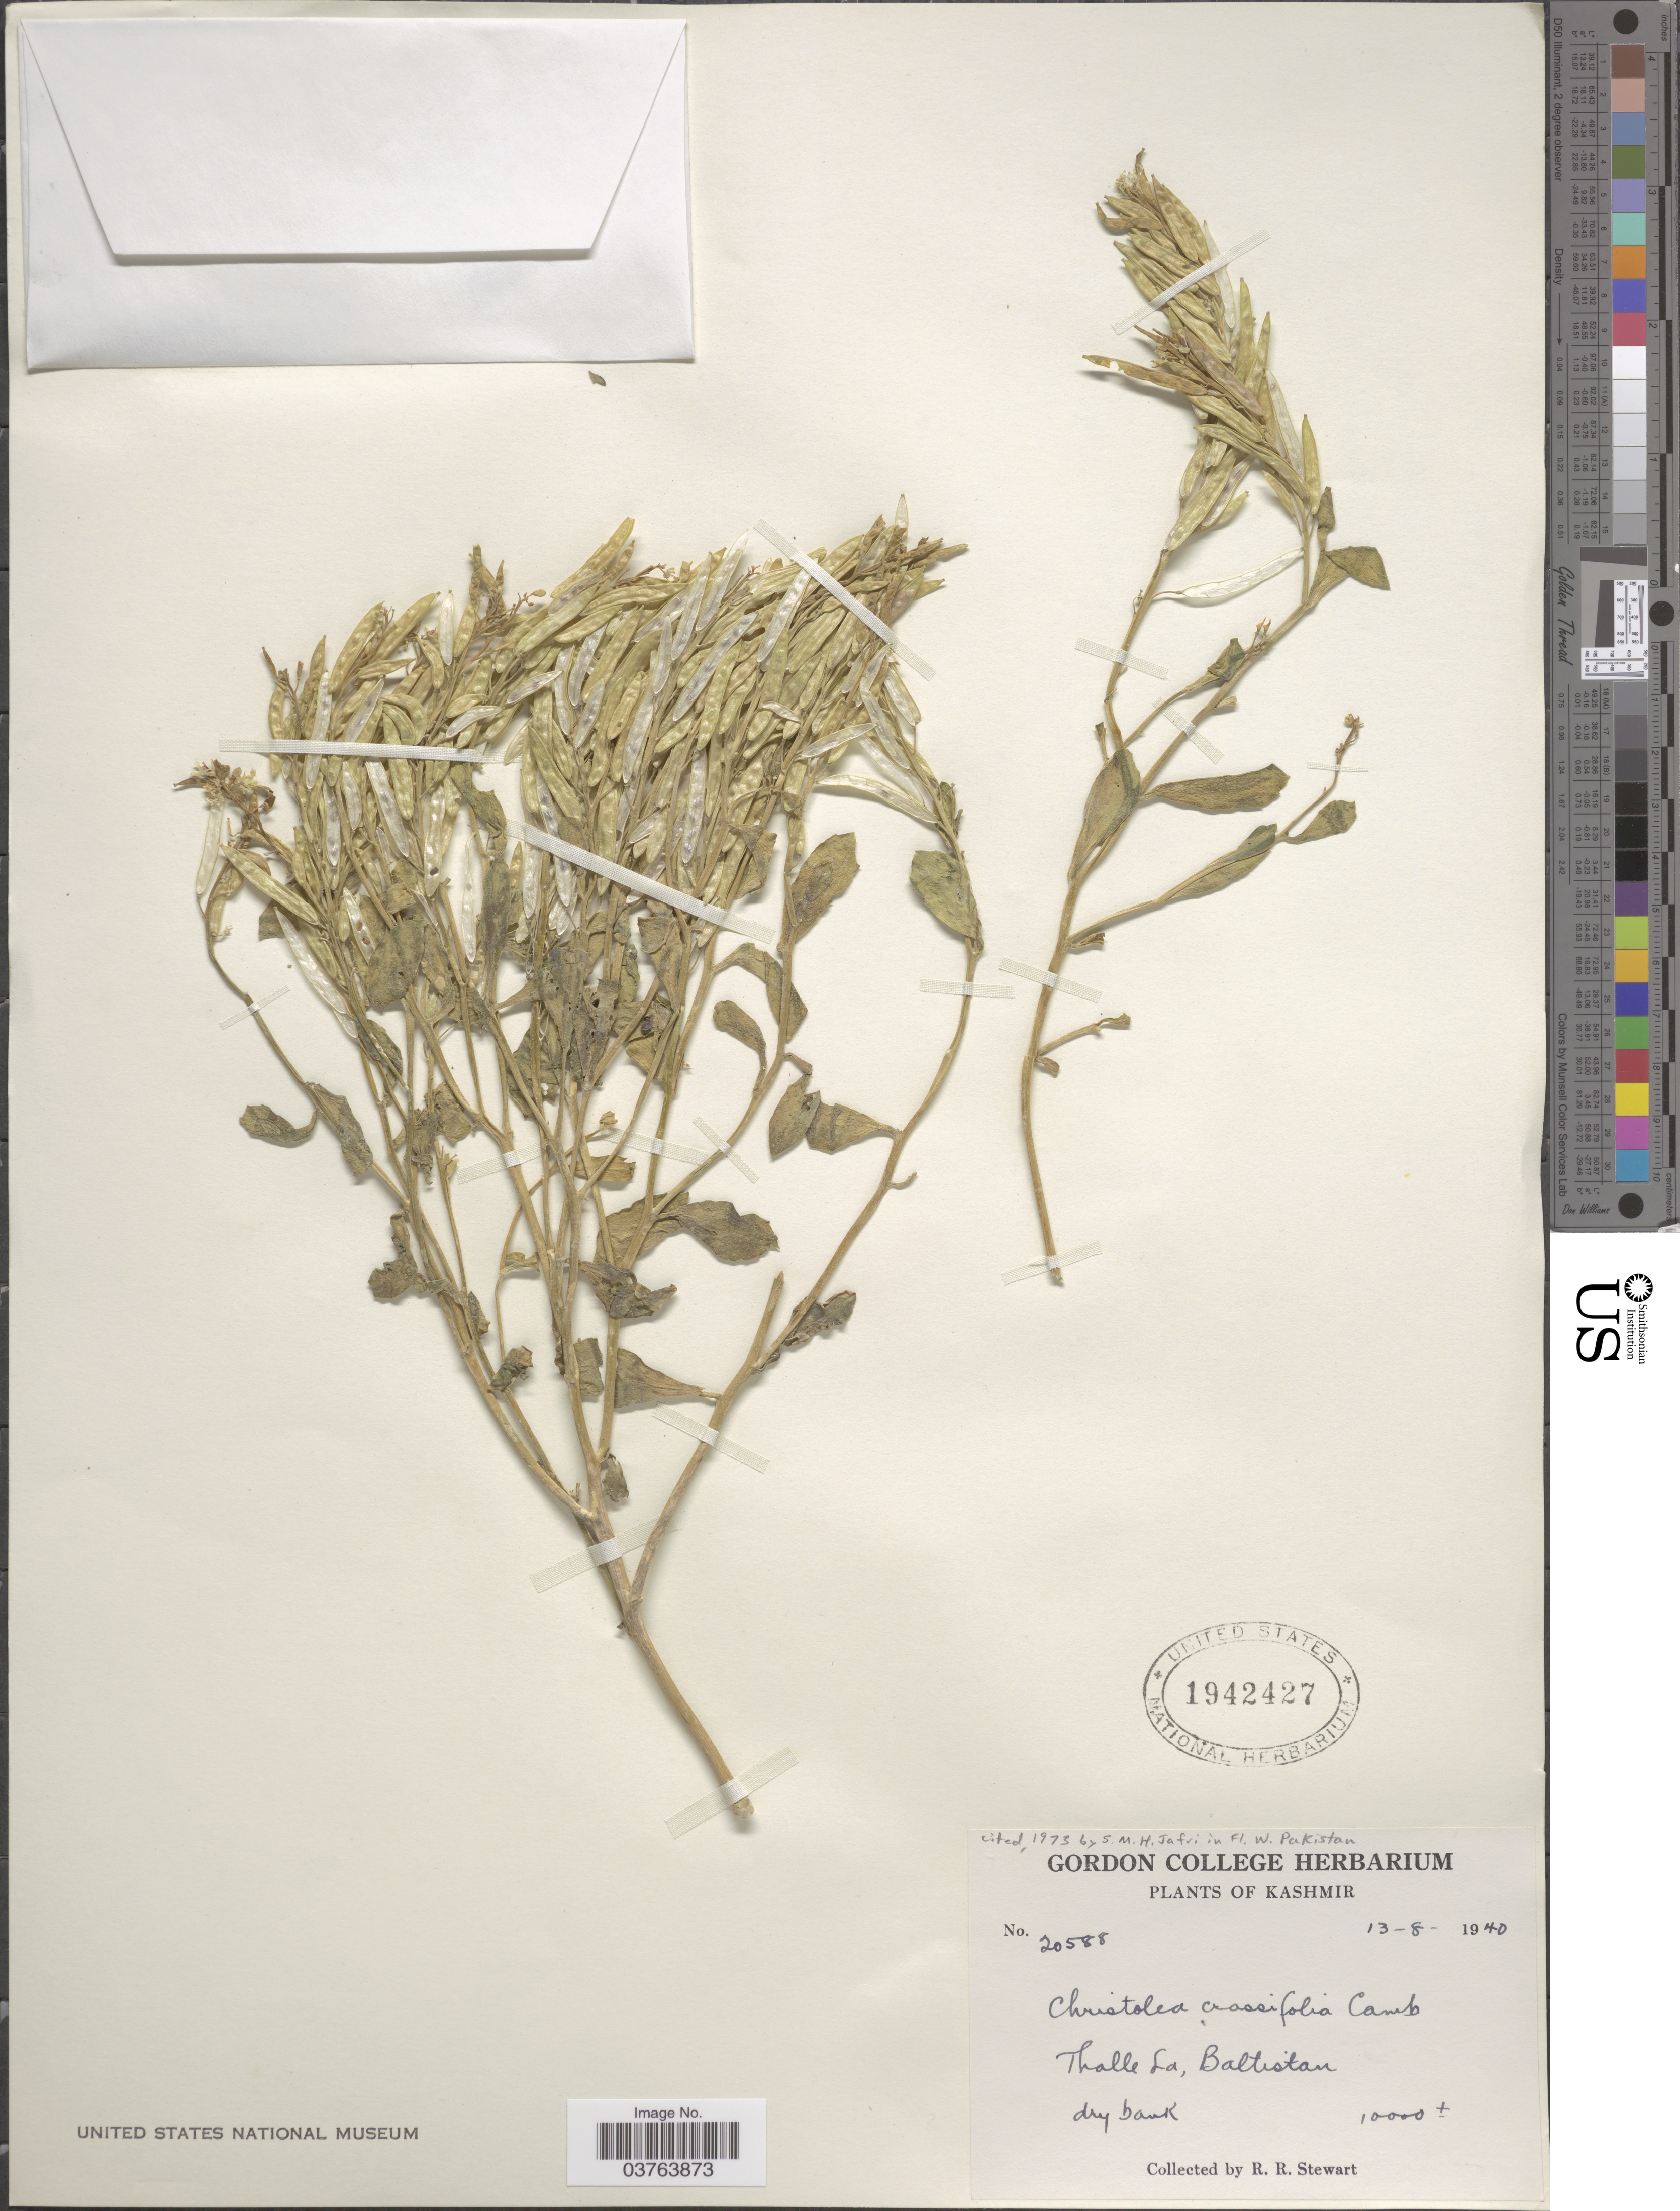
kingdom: Plantae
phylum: Tracheophyta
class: Magnoliopsida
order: Brassicales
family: Brassicaceae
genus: Christolea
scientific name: Christolea crassifolia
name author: Cambess.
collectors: R. Stewart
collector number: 20588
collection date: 1940-08-13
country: India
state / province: Jammu and Kashmir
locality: Kashmir. Thalle La, Baltistan.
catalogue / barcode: US 1942427